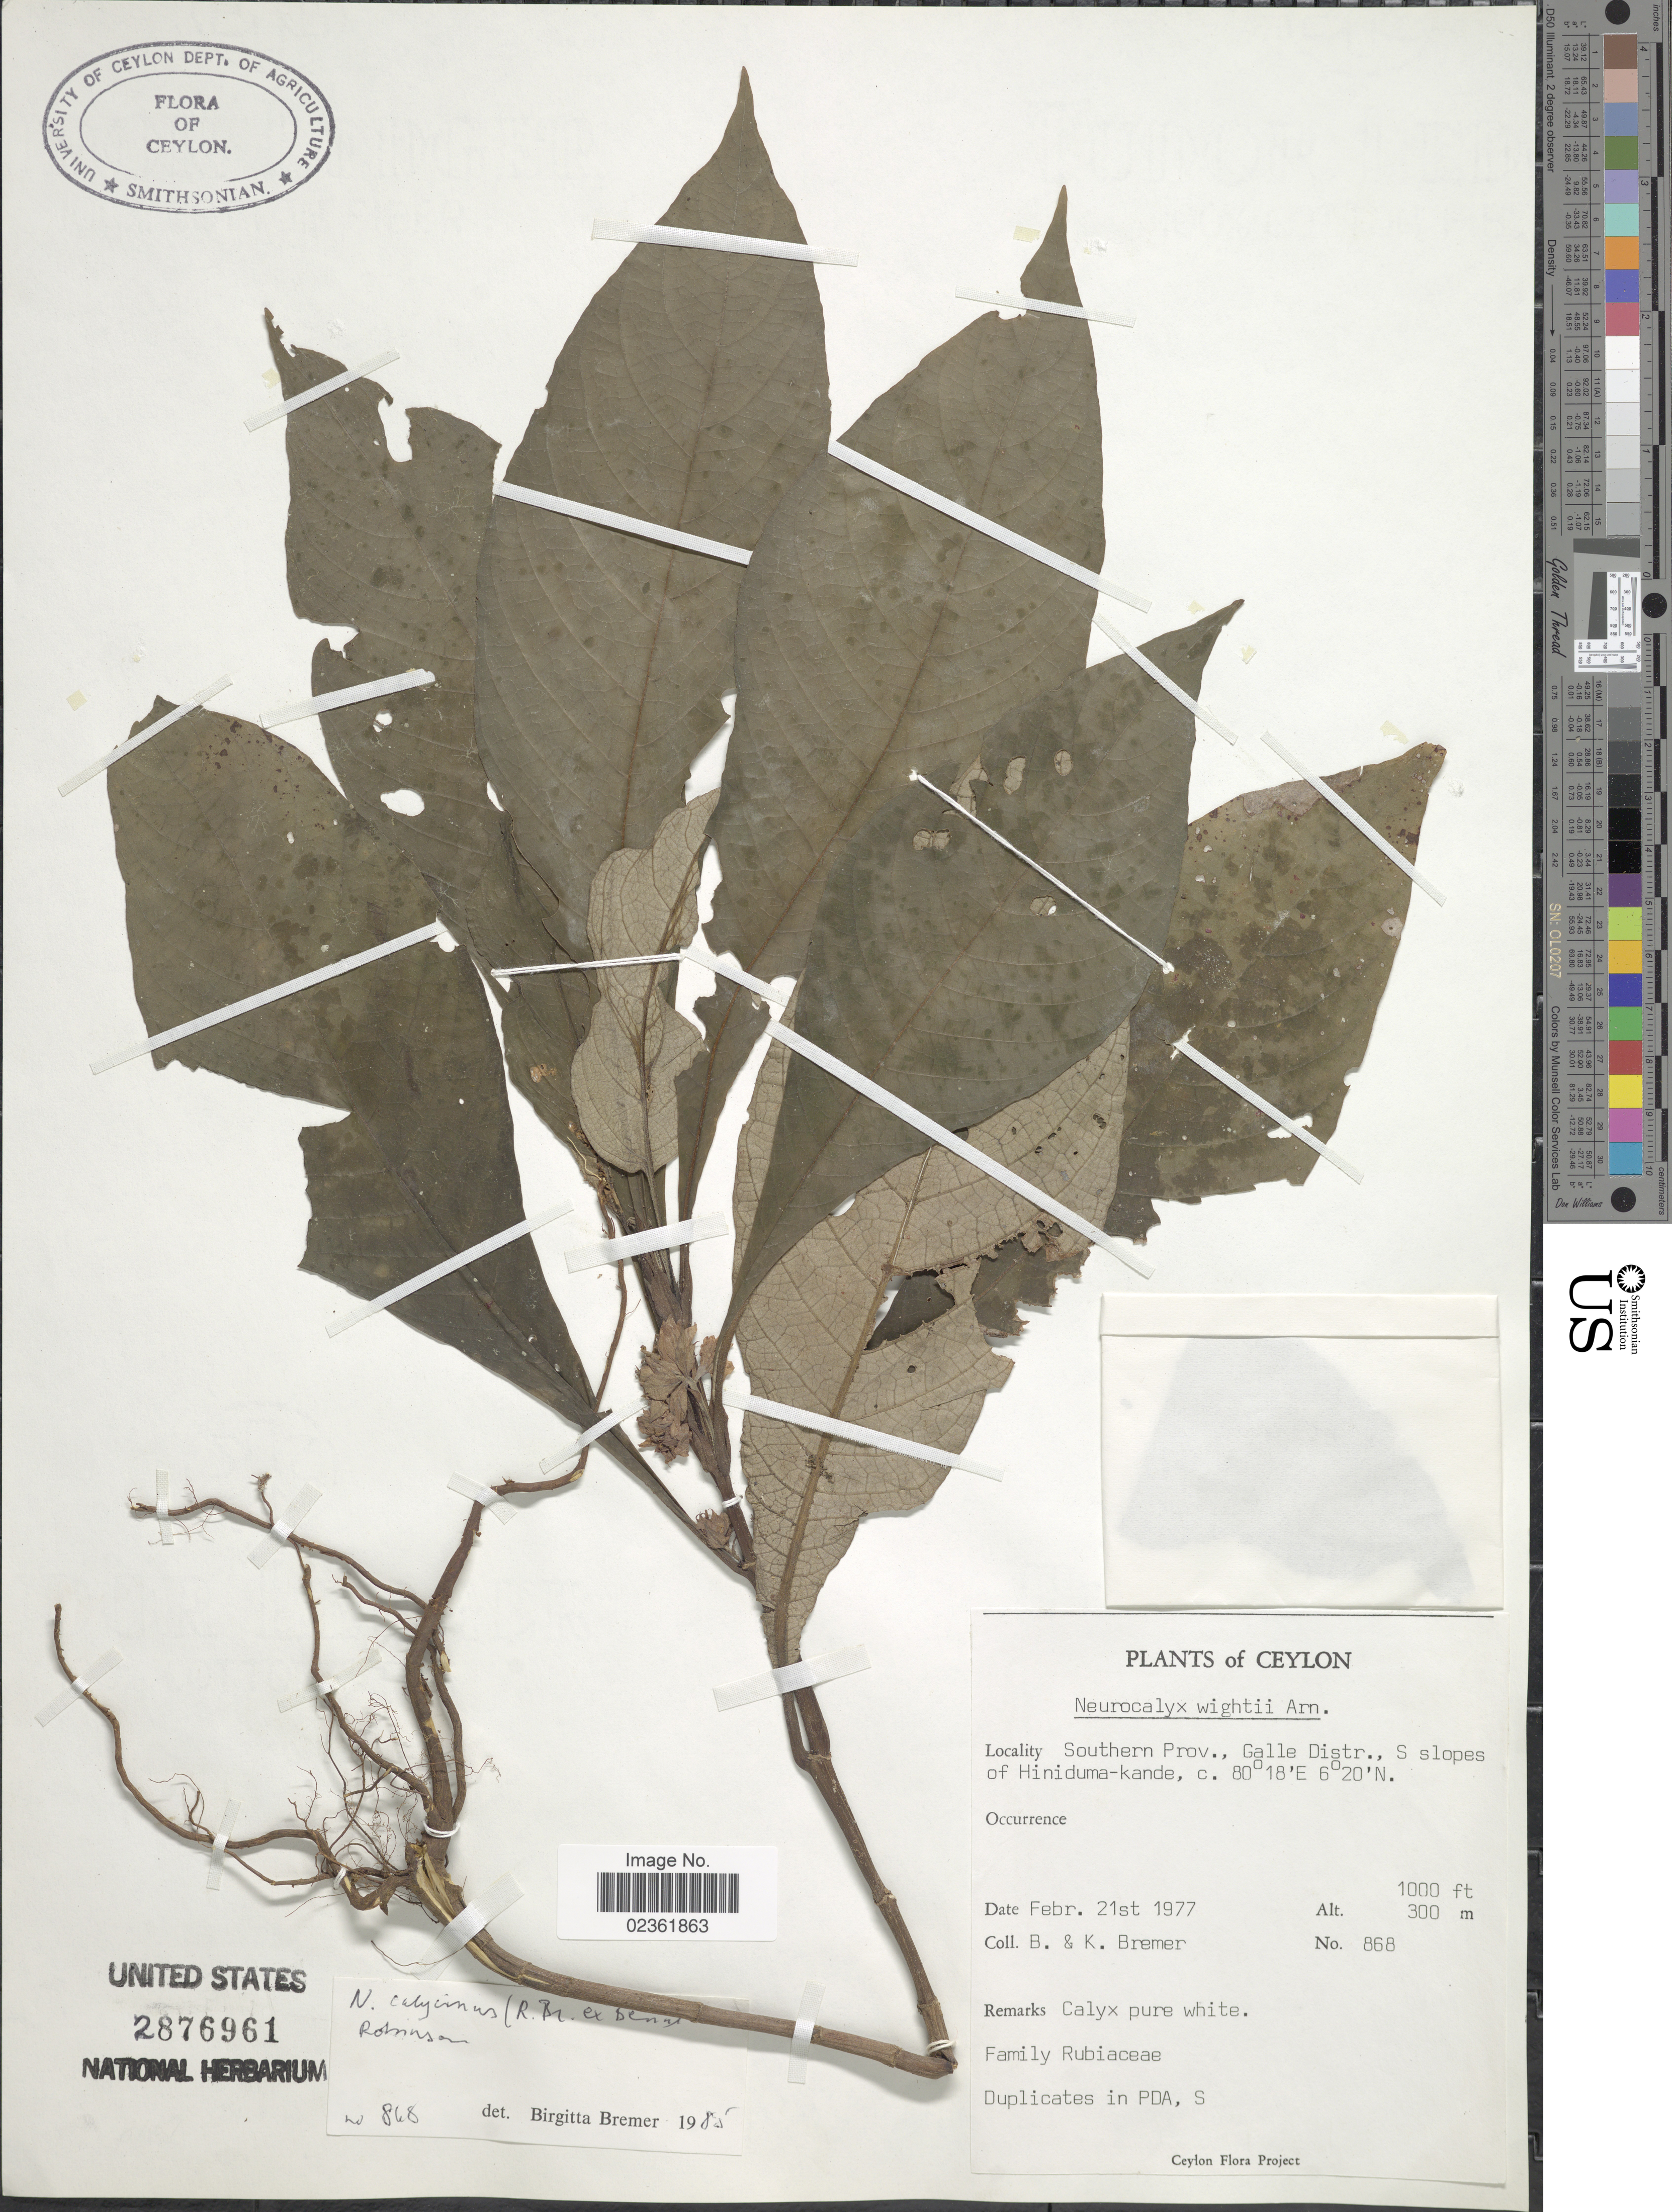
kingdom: Plantae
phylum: Tracheophyta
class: Magnoliopsida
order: Gentianales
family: Rubiaceae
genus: Neurocalyx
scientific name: Neurocalyx calycinus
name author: (R. Br. ex Benn.) Rob.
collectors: B. Bremer & K. Bremer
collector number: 868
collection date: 1977-02-21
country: Sri Lanka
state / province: Southern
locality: Ceylon, Galle Distr., S slopes of Hiniduma-kande.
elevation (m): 305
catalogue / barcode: US 2876961